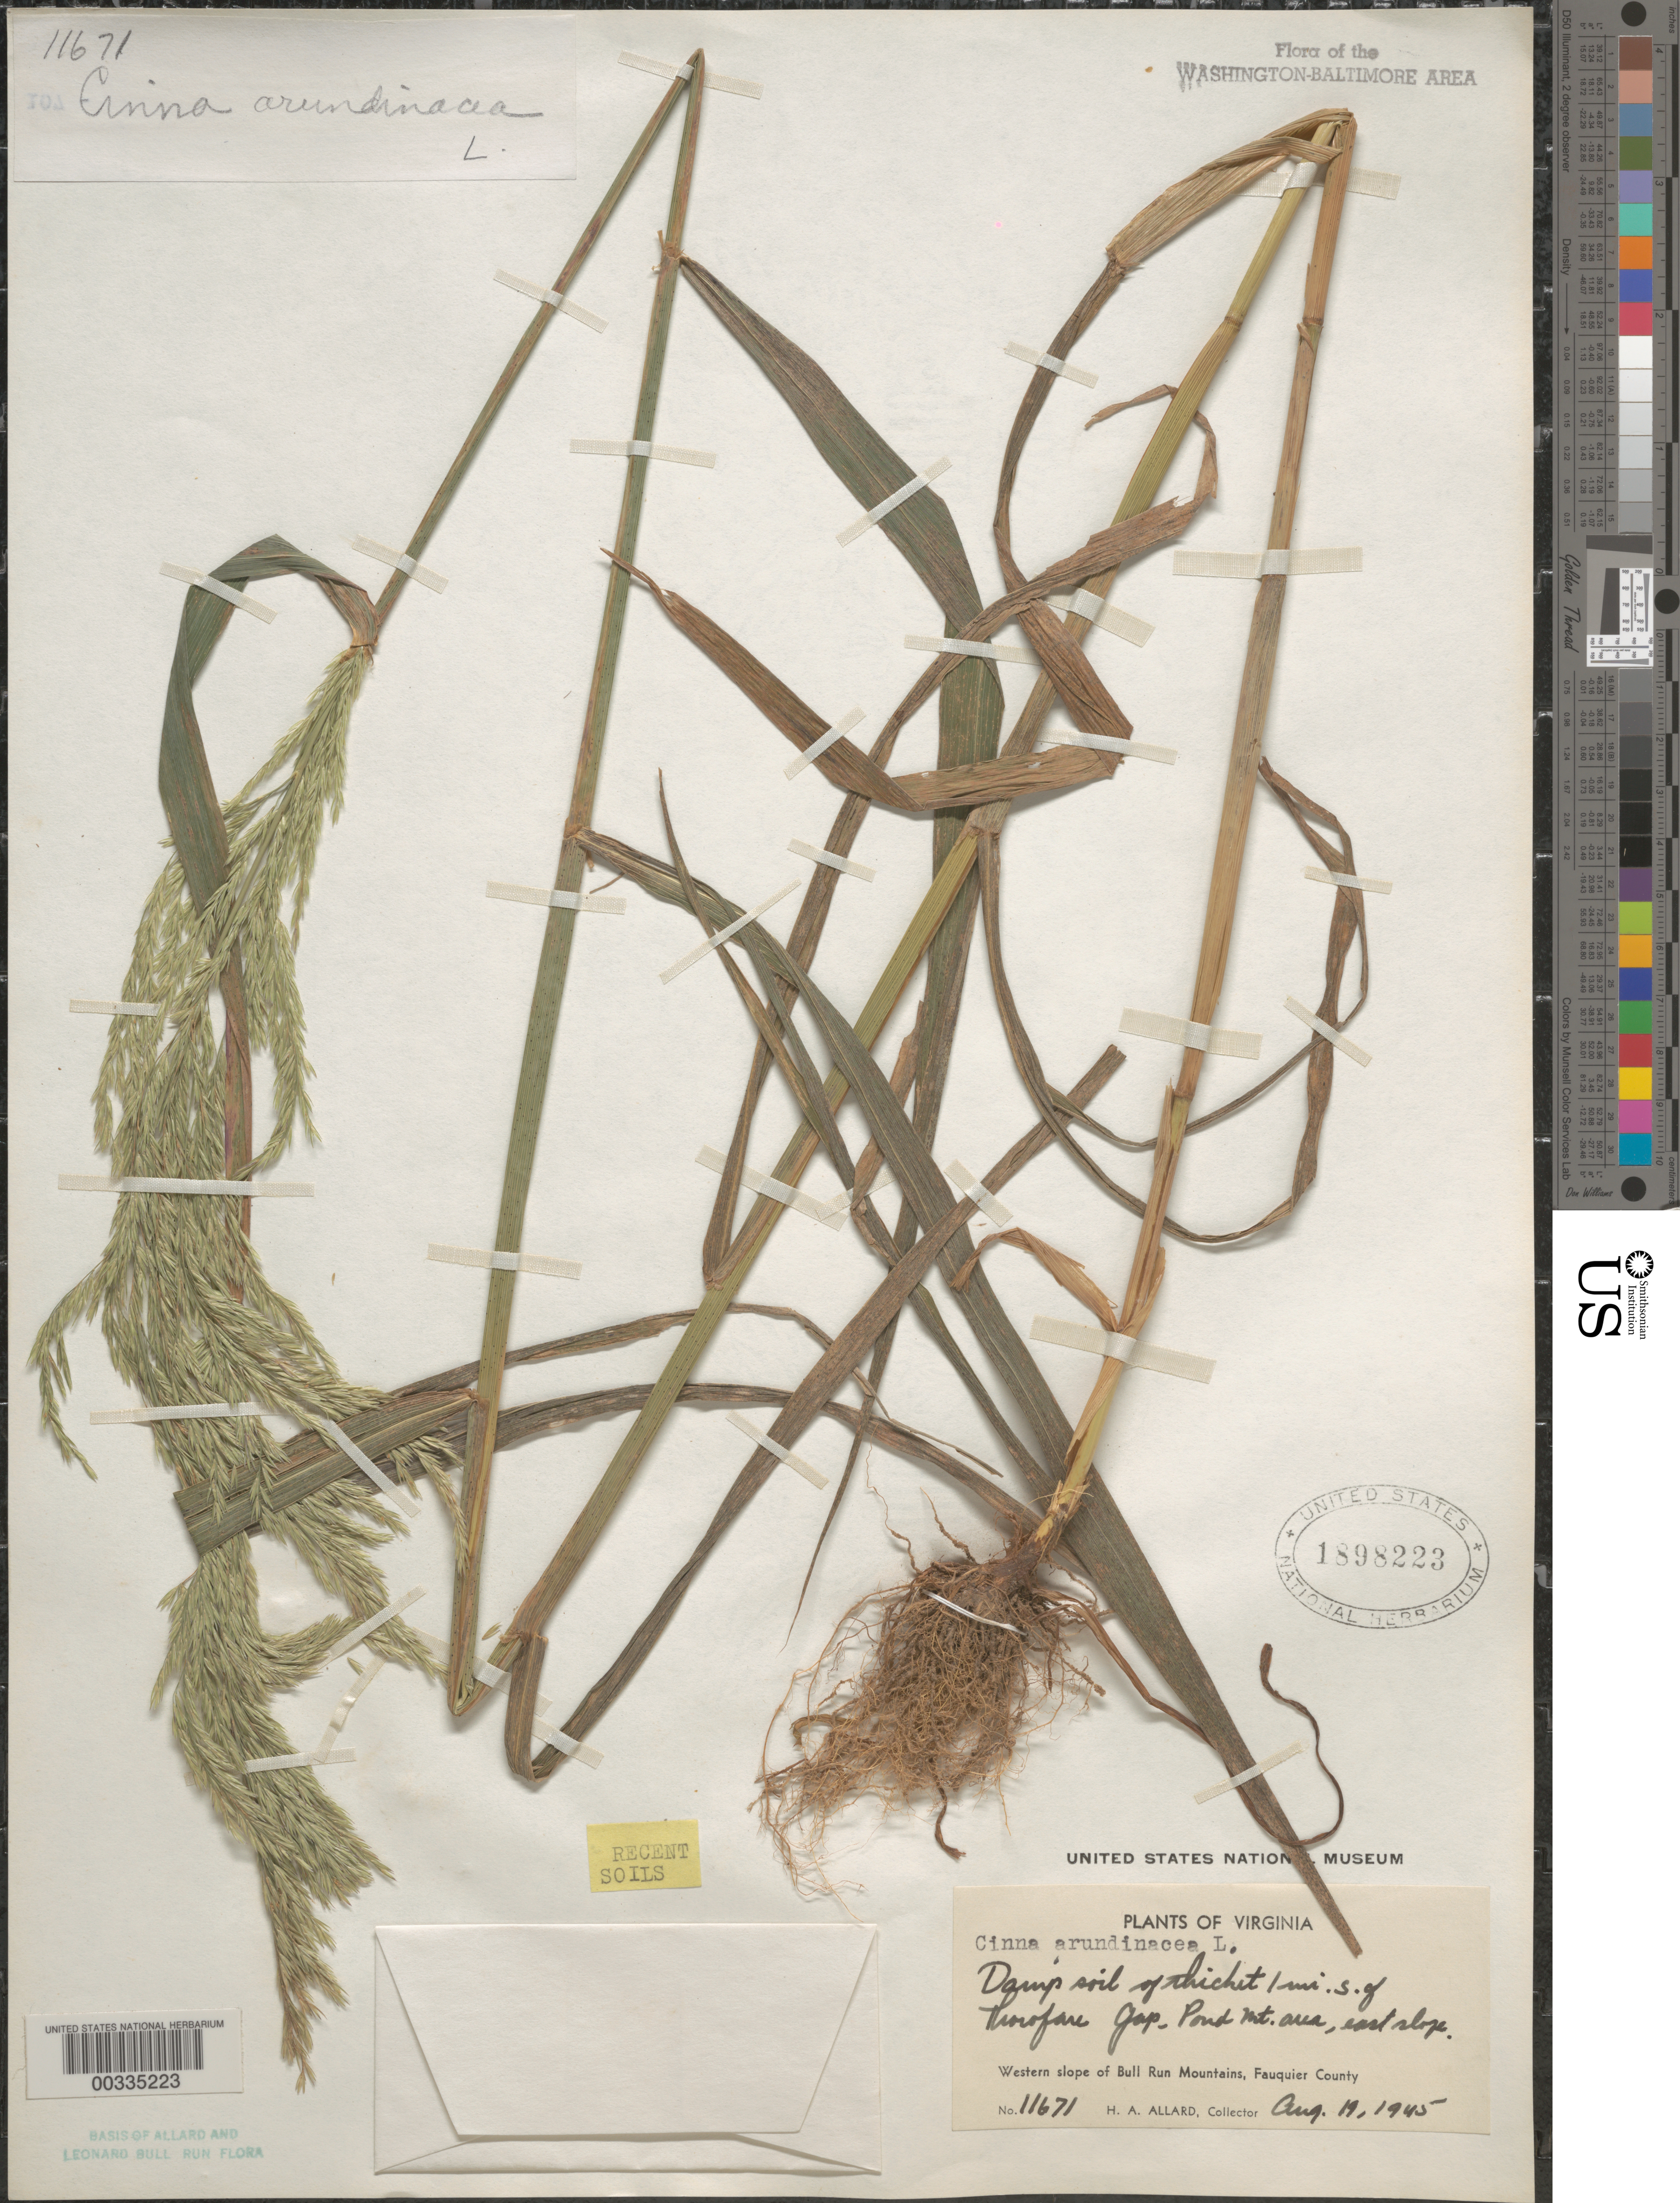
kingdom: Plantae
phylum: Tracheophyta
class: Liliopsida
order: Poales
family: Poaceae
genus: Cinna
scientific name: Cinna arundinacea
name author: L.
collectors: H. A. Allard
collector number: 11671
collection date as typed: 19 Aug 1945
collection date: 1945-08-19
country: United States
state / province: Virginia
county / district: Fauquier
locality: South of Thorofare Gap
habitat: Damp soil of thicket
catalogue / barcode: US 1898223